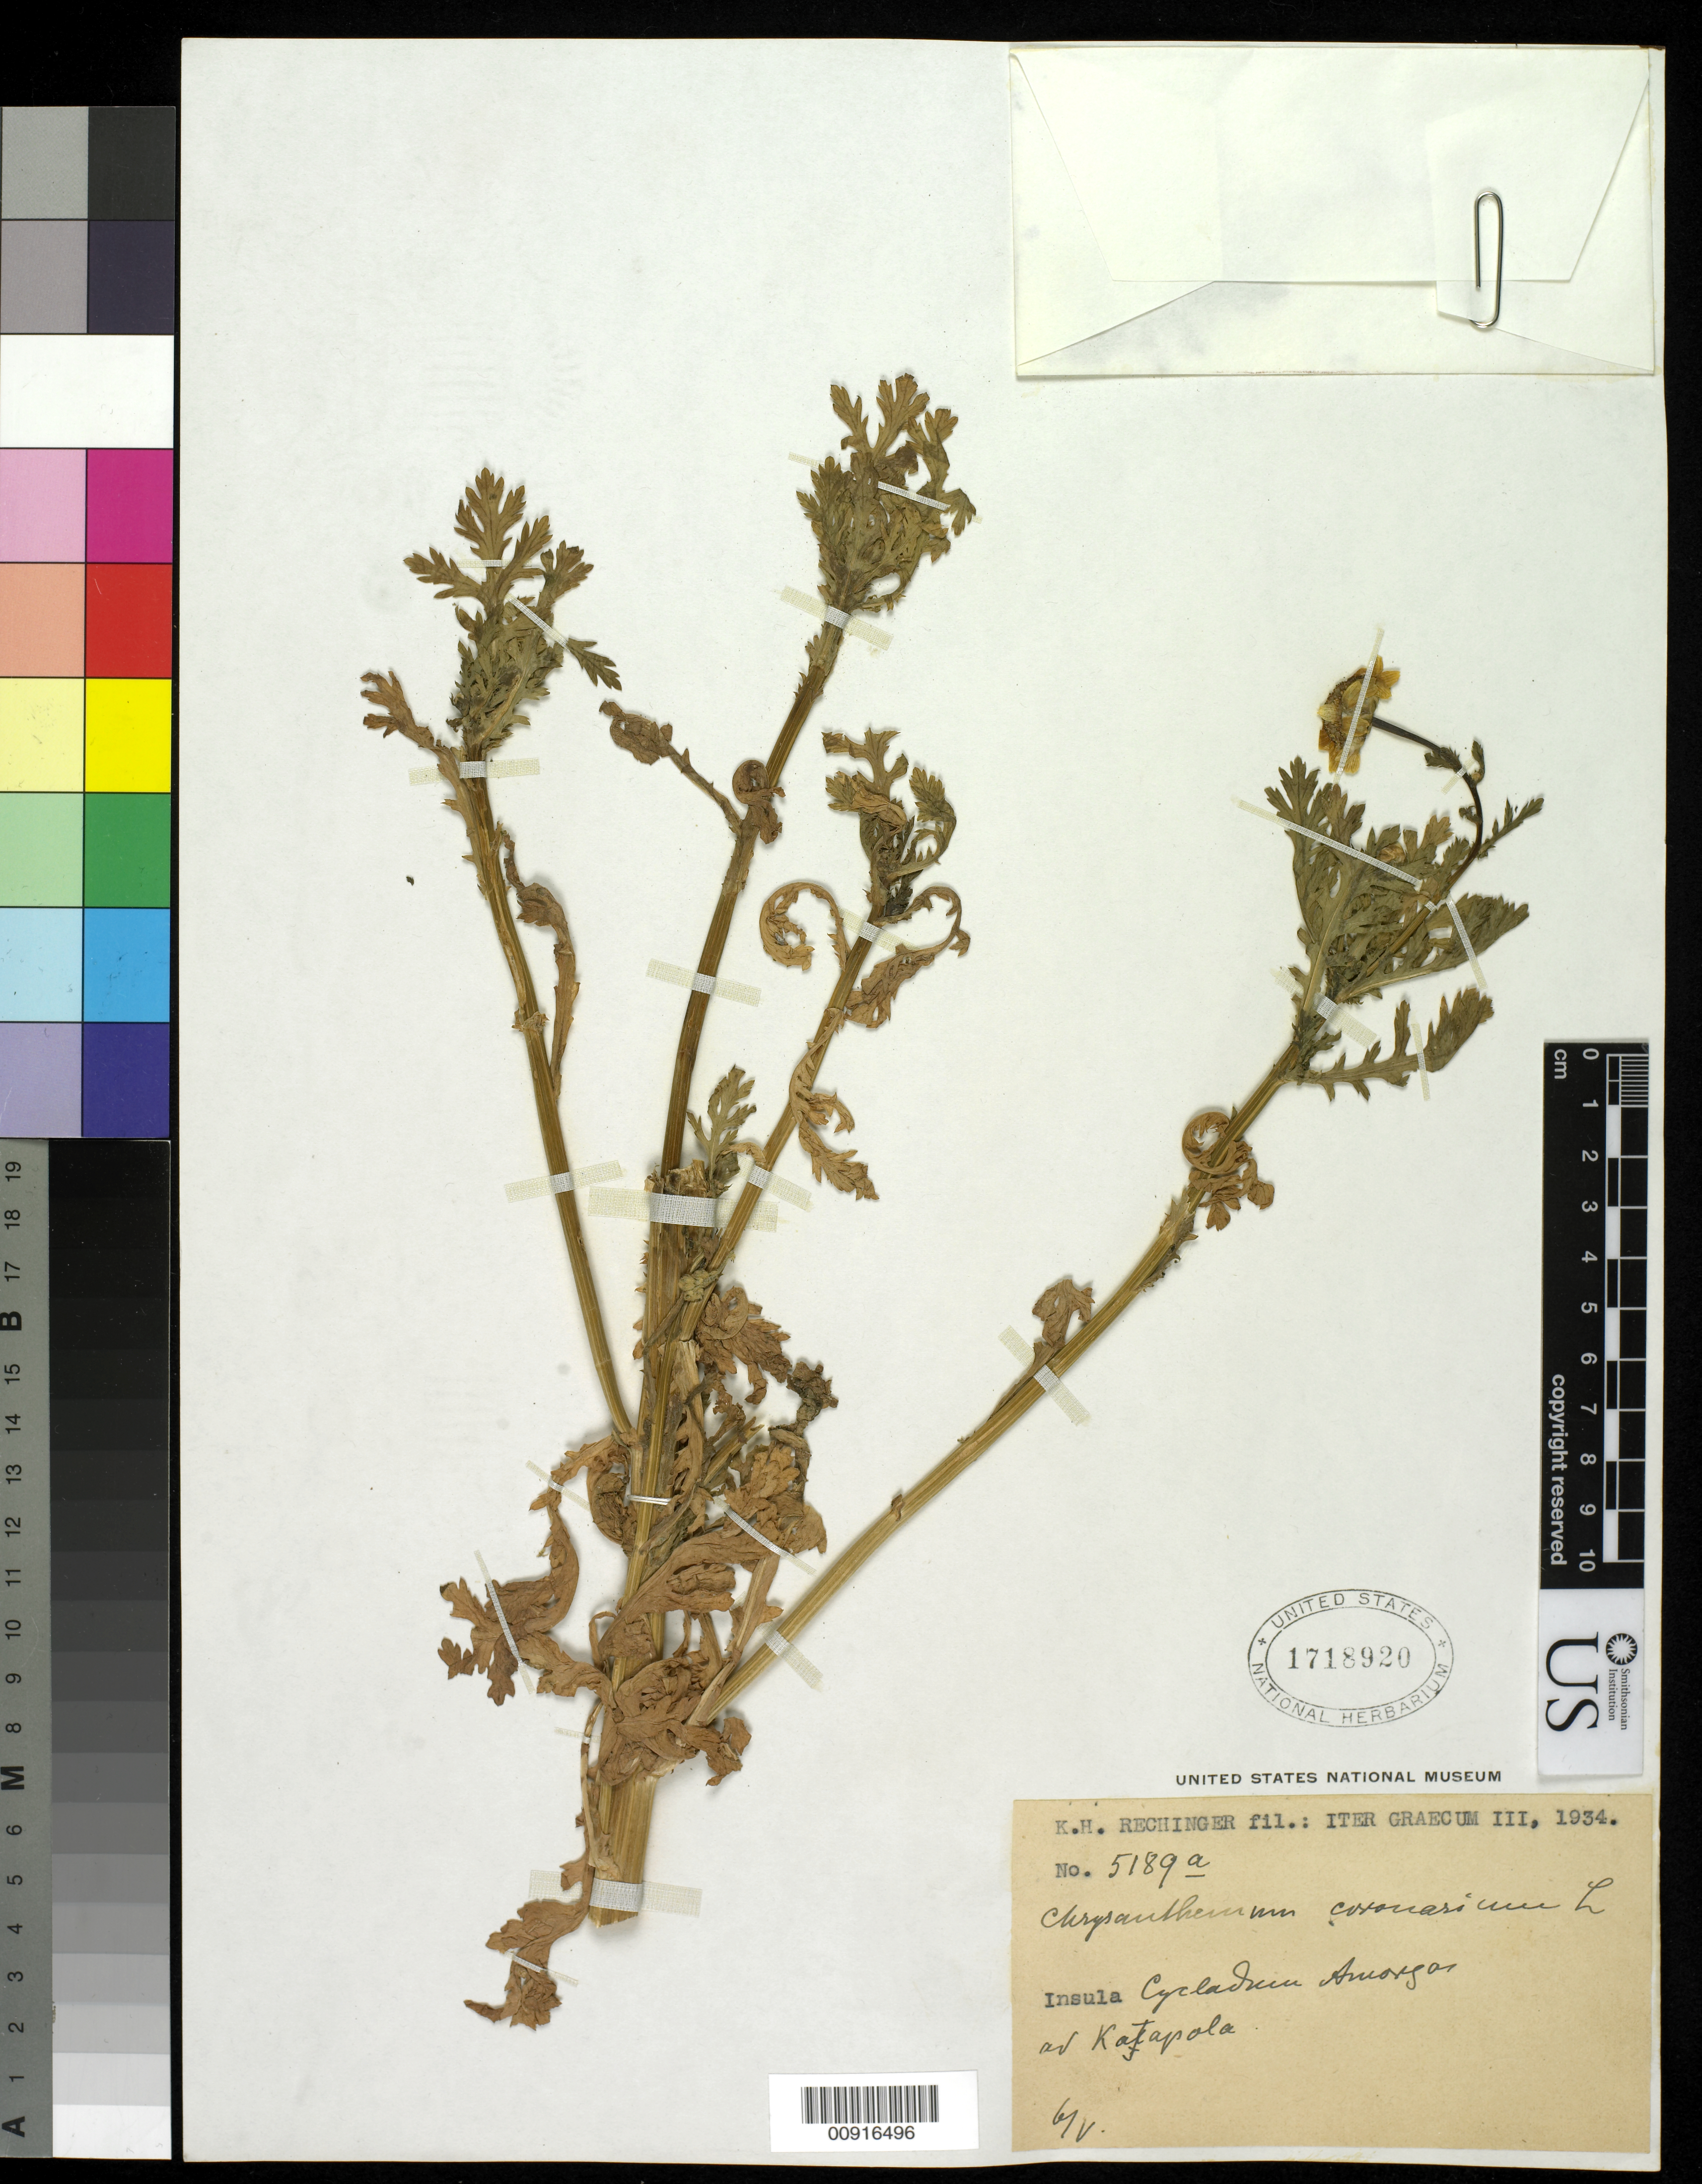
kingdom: Plantae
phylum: Tracheophyta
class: Magnoliopsida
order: Asterales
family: Asteraceae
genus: Chrysanthemum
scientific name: Chrysanthemum coronarium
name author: L.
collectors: K. H. Rechinger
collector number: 5189 A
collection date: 1934-05-06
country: Greece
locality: Insula Cycladria Amorgas av Kajapola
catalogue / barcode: US 1718920